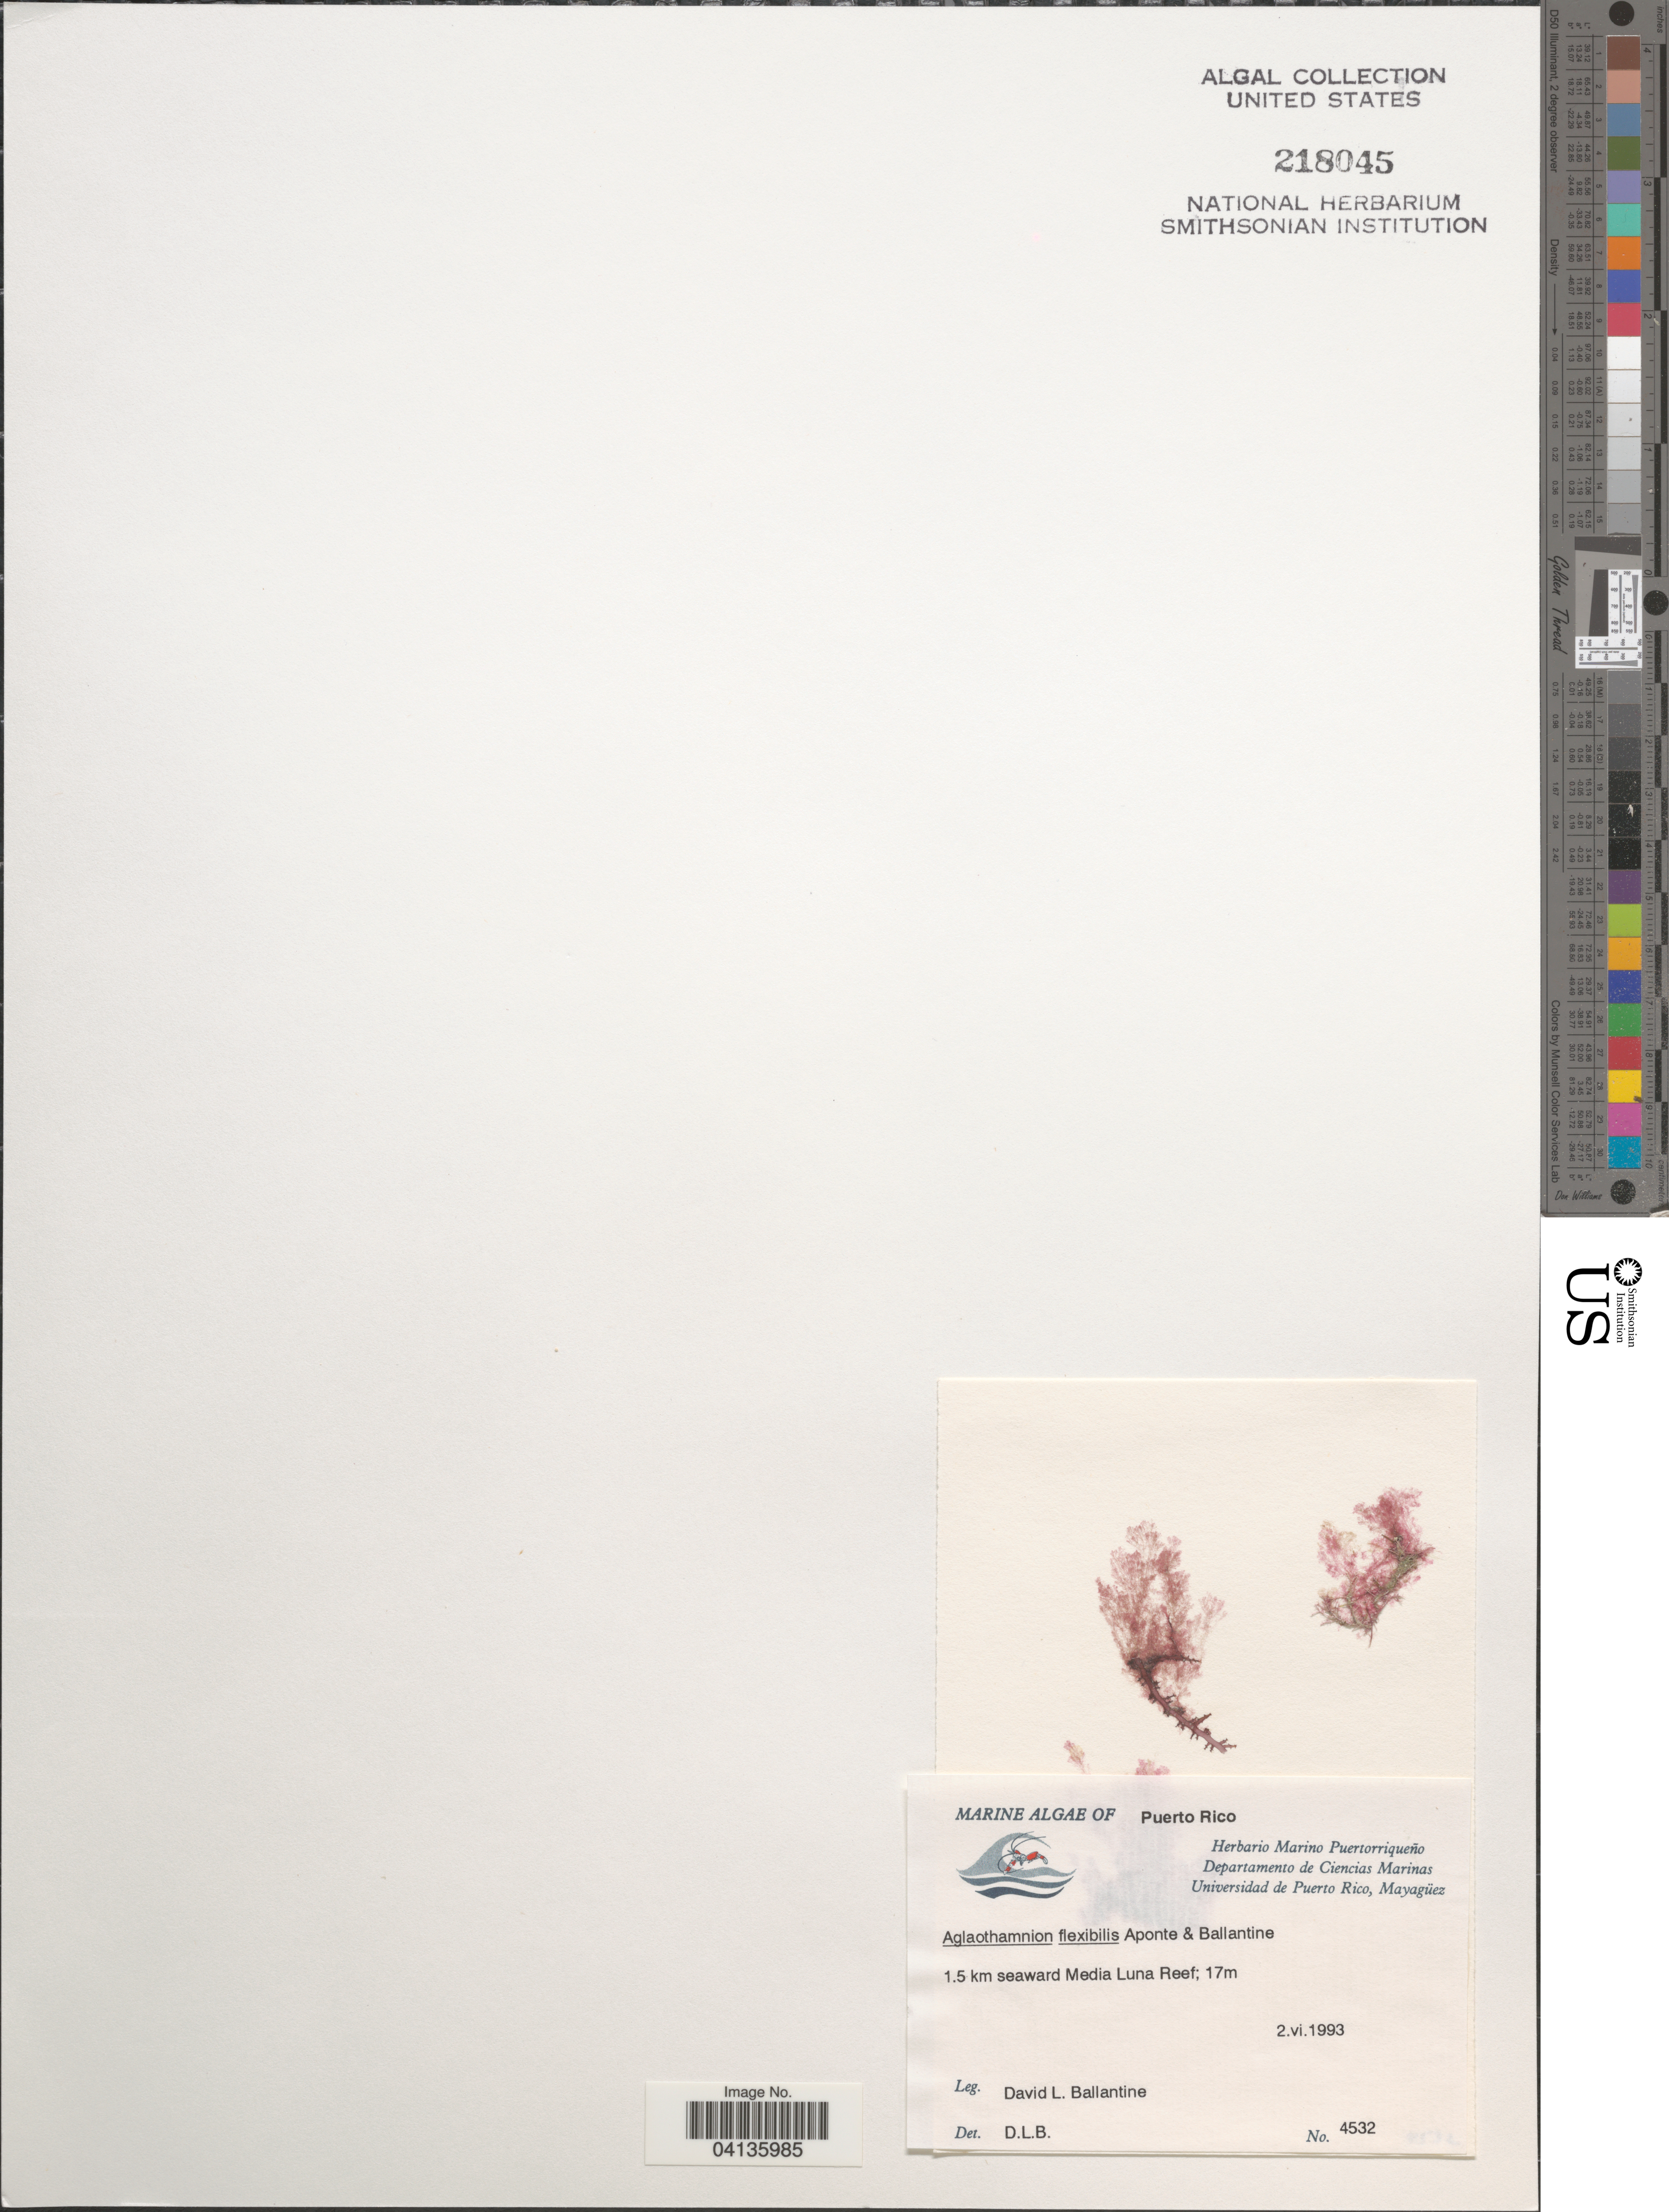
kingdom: Plantae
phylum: Rhodophyta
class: Florideophyceae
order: Ceramiales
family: Callithamniaceae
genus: Aglaothamnion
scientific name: Aglaothamnion flexibilis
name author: N.E.Aponte & D.L. Ballant.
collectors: D.L. Ballantine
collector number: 4532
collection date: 1993-06-02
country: Puerto Rico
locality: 1.5 km seaward Media Luna Reef.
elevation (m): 17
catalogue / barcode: US 218045